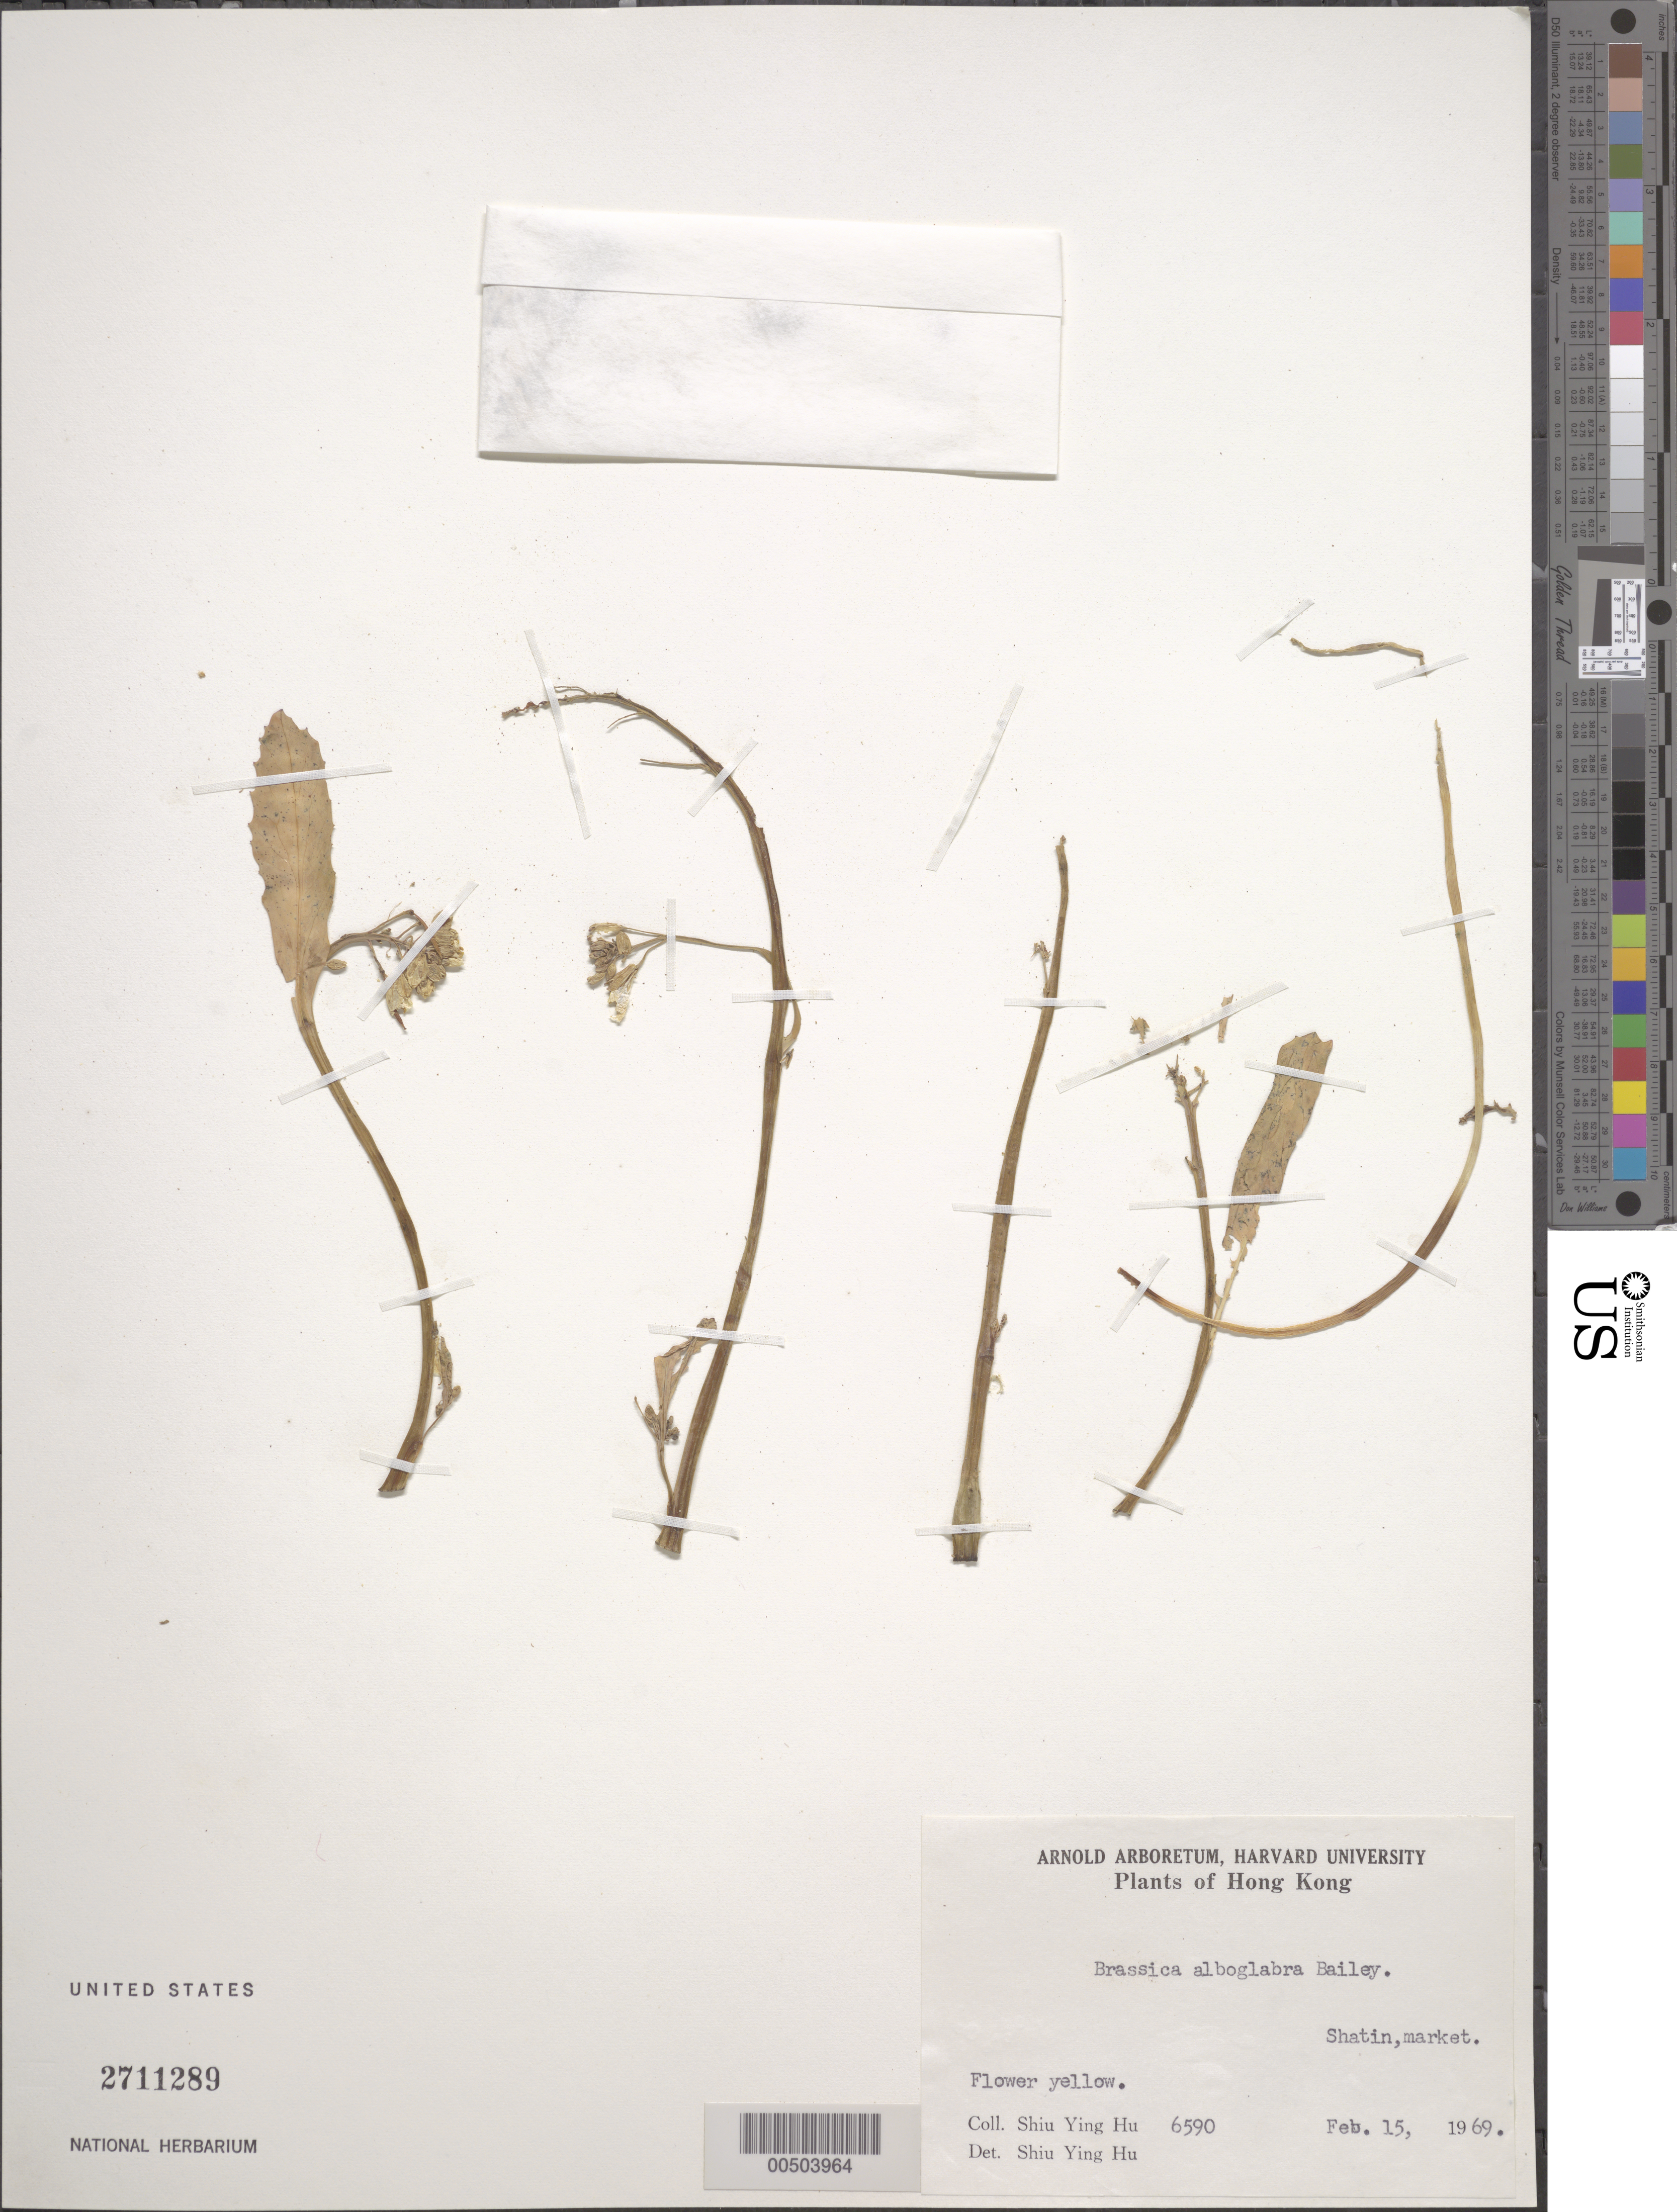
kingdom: Plantae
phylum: Tracheophyta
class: Magnoliopsida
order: Brassicales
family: Brassicaceae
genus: Brassica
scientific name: Brassica alboglabra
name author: L.H. Bailey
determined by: Hu, S. Y.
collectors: S. Y. Hu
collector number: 6590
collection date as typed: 15 Feb 1969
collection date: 1969-02-15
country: China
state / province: Hong Kong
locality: Shatin, market.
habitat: Flower yellow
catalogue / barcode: US 2711289